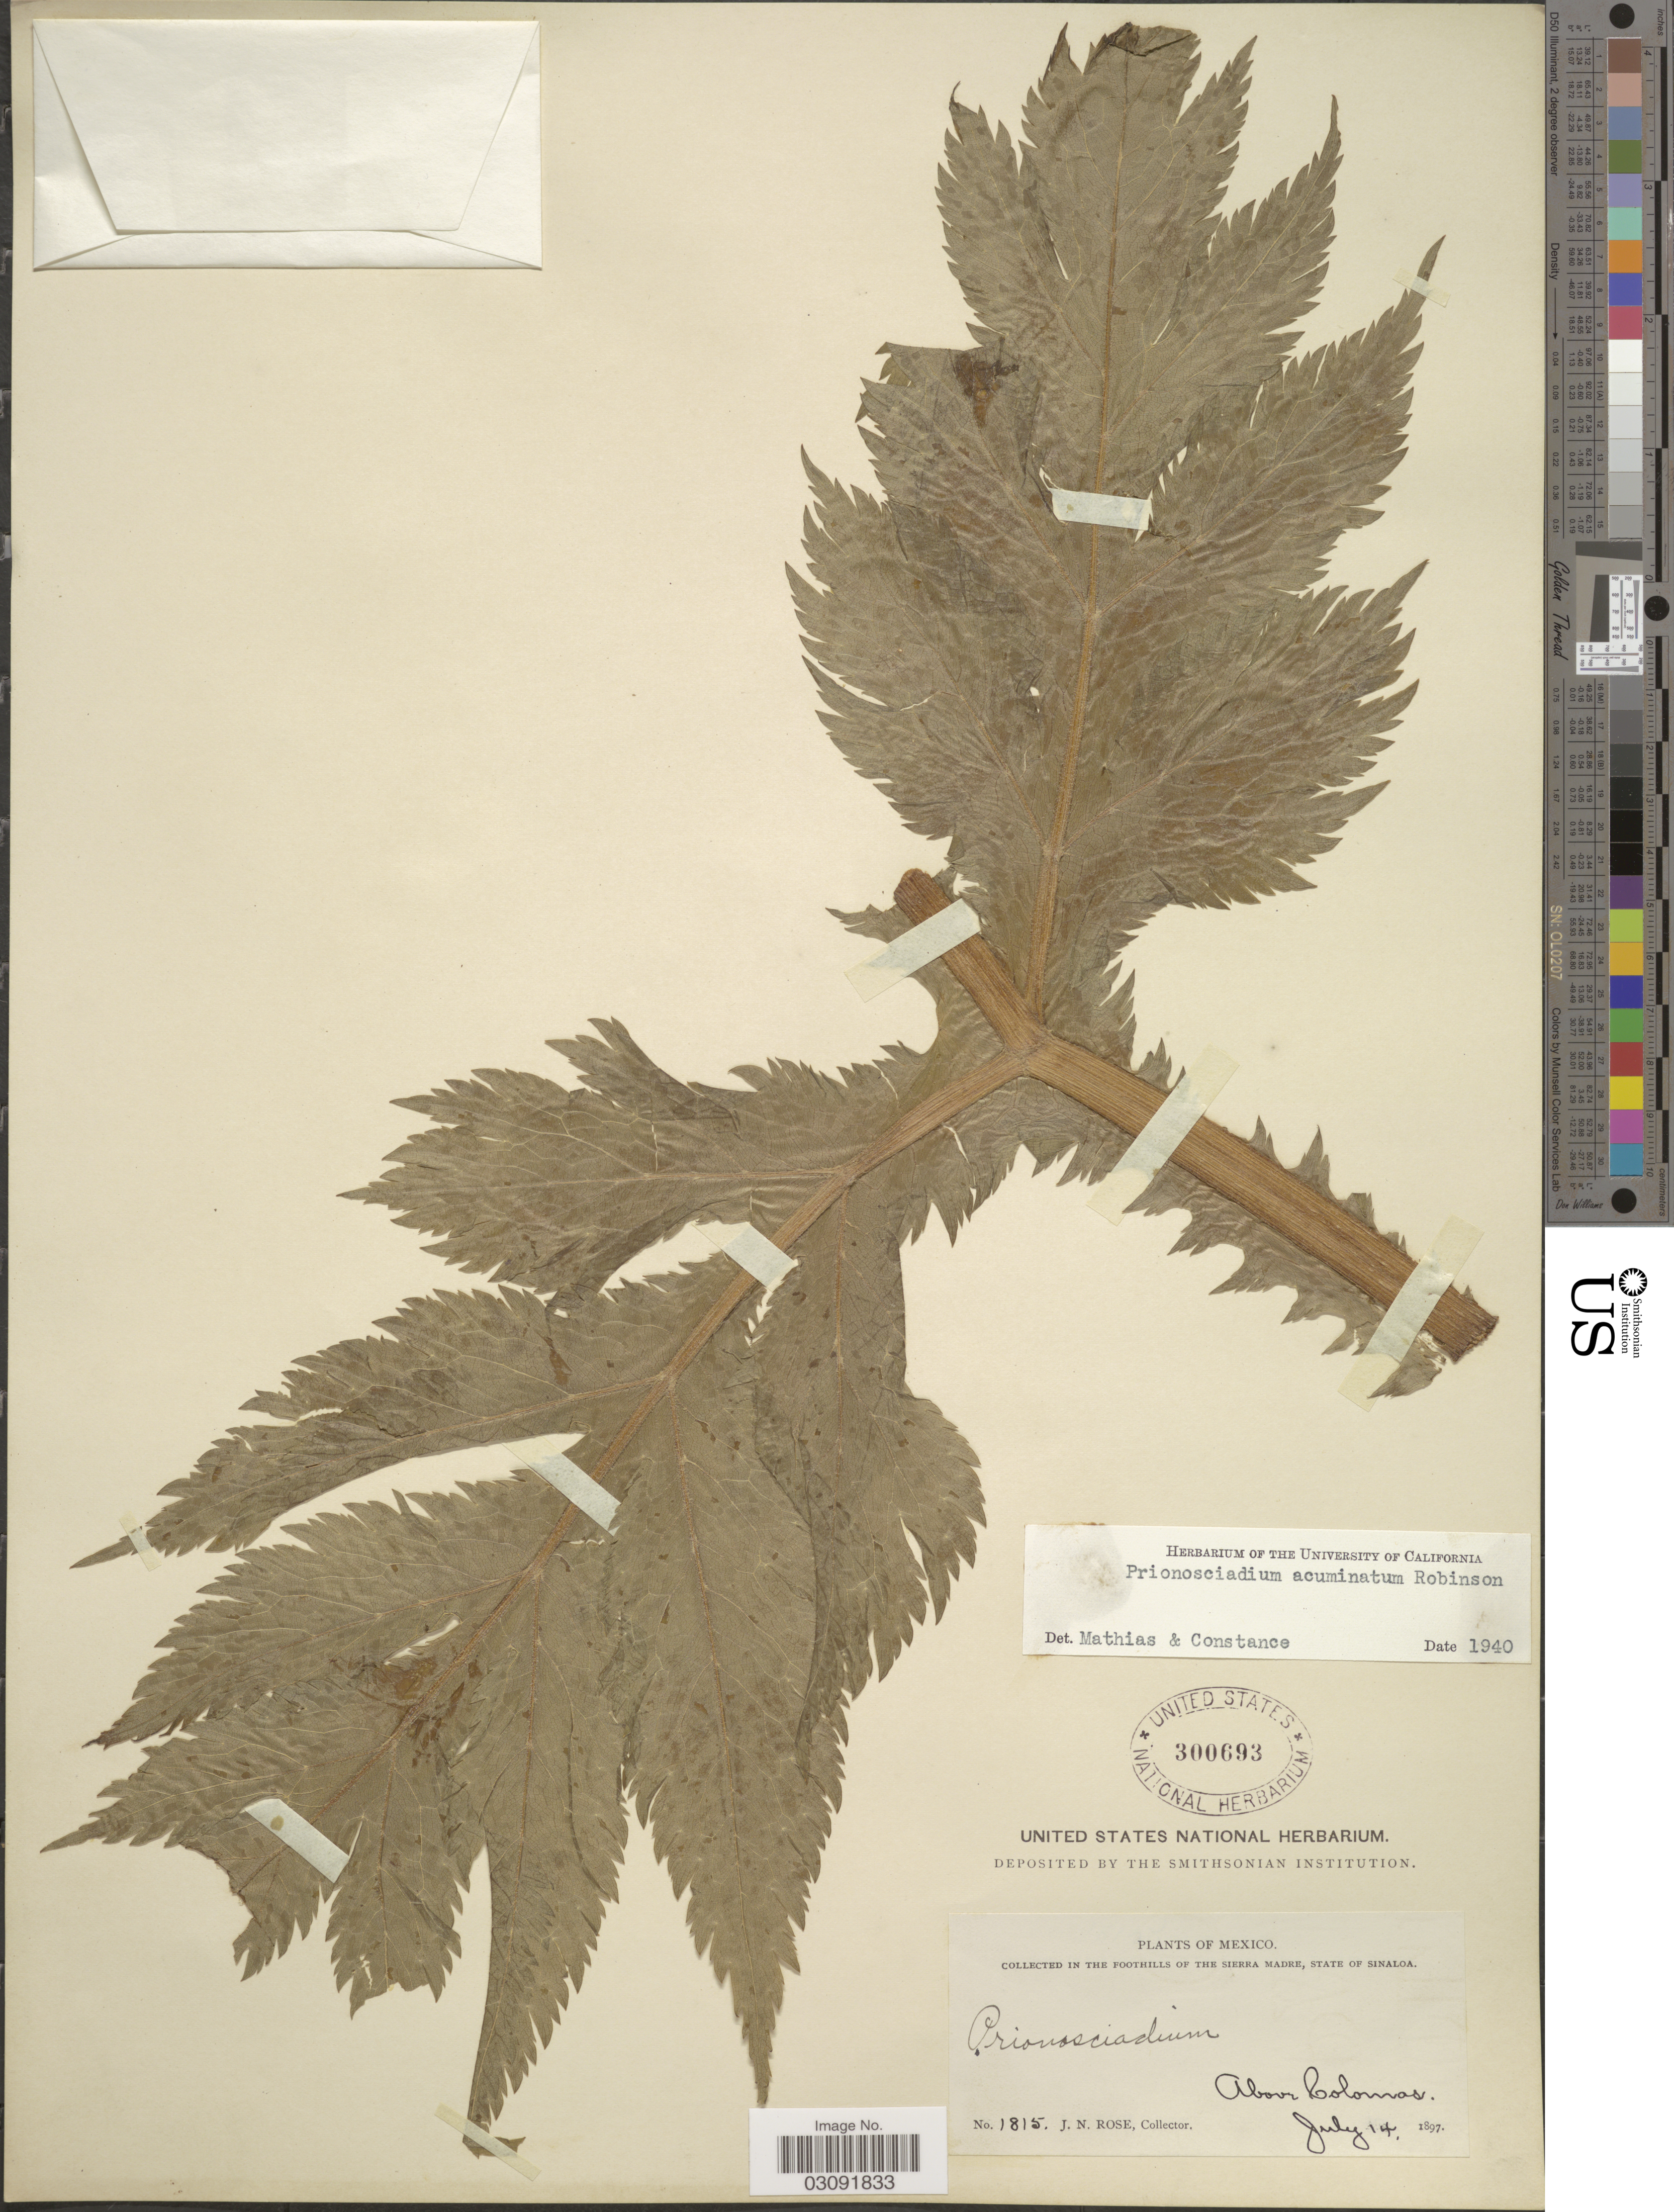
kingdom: Plantae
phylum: Tracheophyta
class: Magnoliopsida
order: Apiales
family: Apiaceae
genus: Prionosciadium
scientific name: Prionosciadium acuminatum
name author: B.L. Rob. ex J.M. Coult. & Rose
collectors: J. N. Rose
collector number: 1815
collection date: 1897-07-14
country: Mexico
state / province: Sinaloa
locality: In The Foothills of The Sierra Madre, State of Sinaloa, Above Colomas.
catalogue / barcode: US 300693